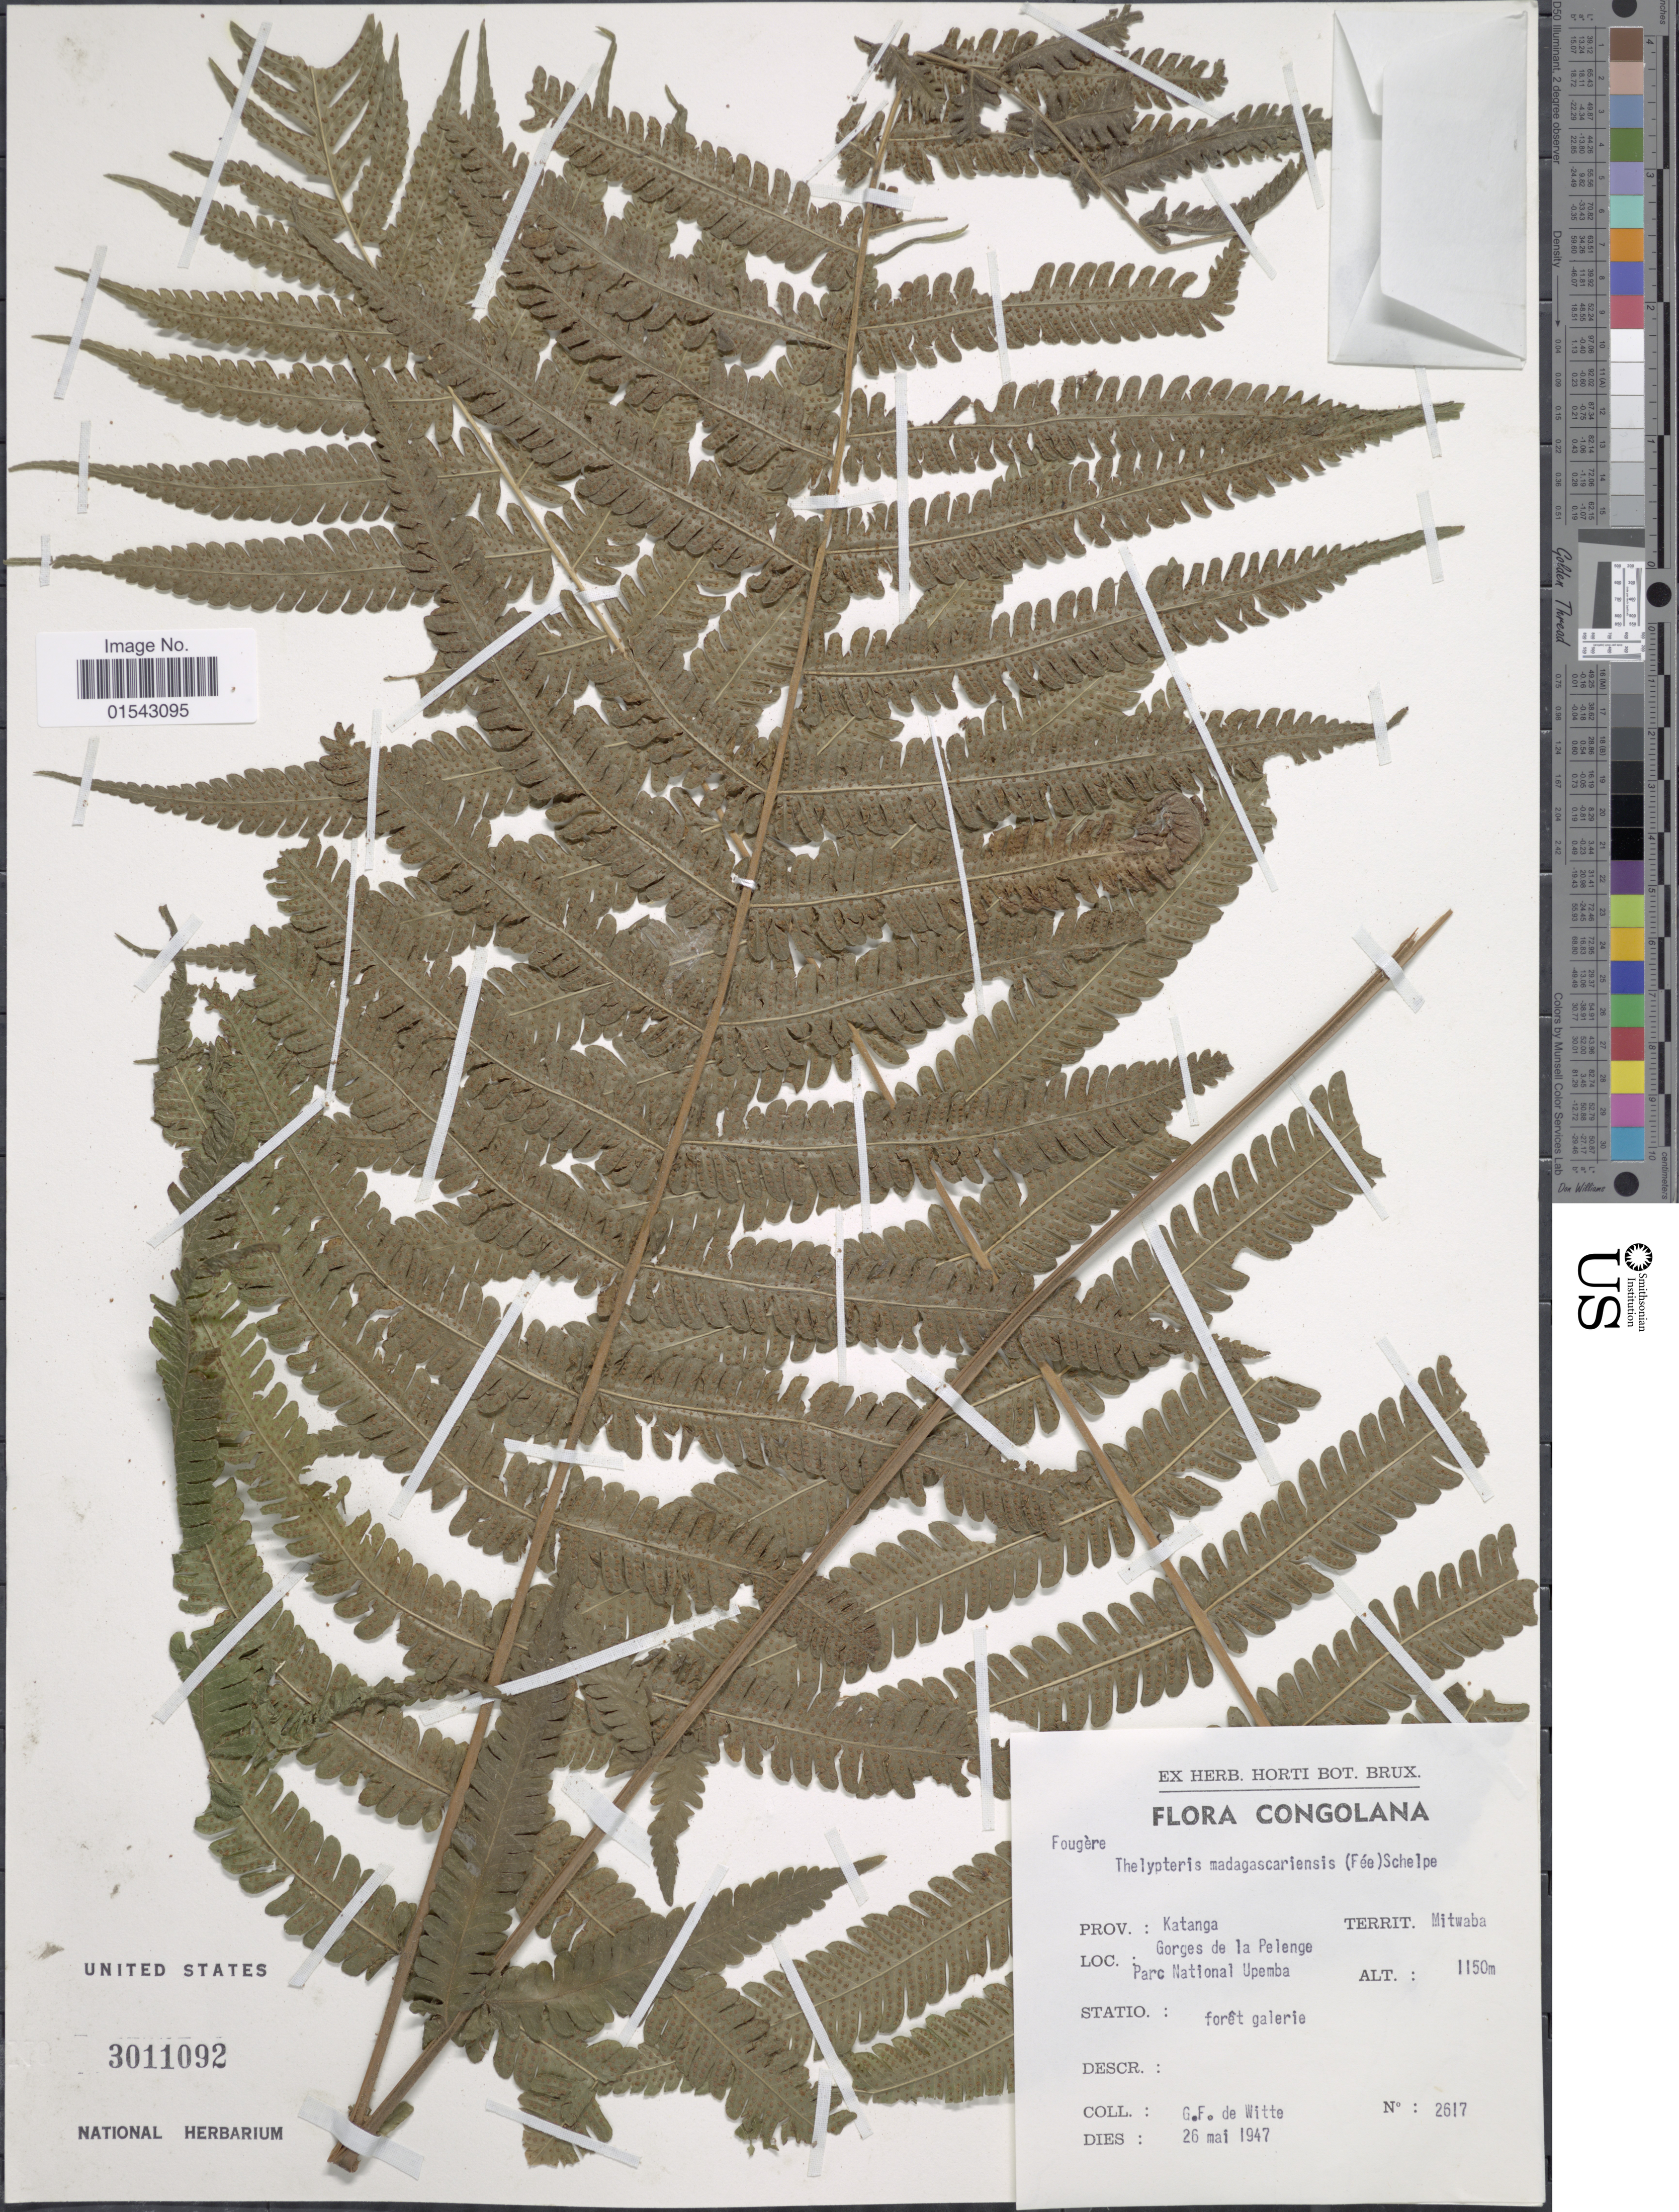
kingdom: Plantae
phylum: Tracheophyta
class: Polypodiopsida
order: Polypodiales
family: Thelypteridaceae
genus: Cyclosorus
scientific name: Cyclosorus sp.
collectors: G. F. Witte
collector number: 2617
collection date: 1947-05-26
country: Congo, Democratic Republic of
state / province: Haut-Katanga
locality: Congolana, Katanga, Gorces de la Pelenge, Mitwaba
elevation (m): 1150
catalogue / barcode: US 3011092